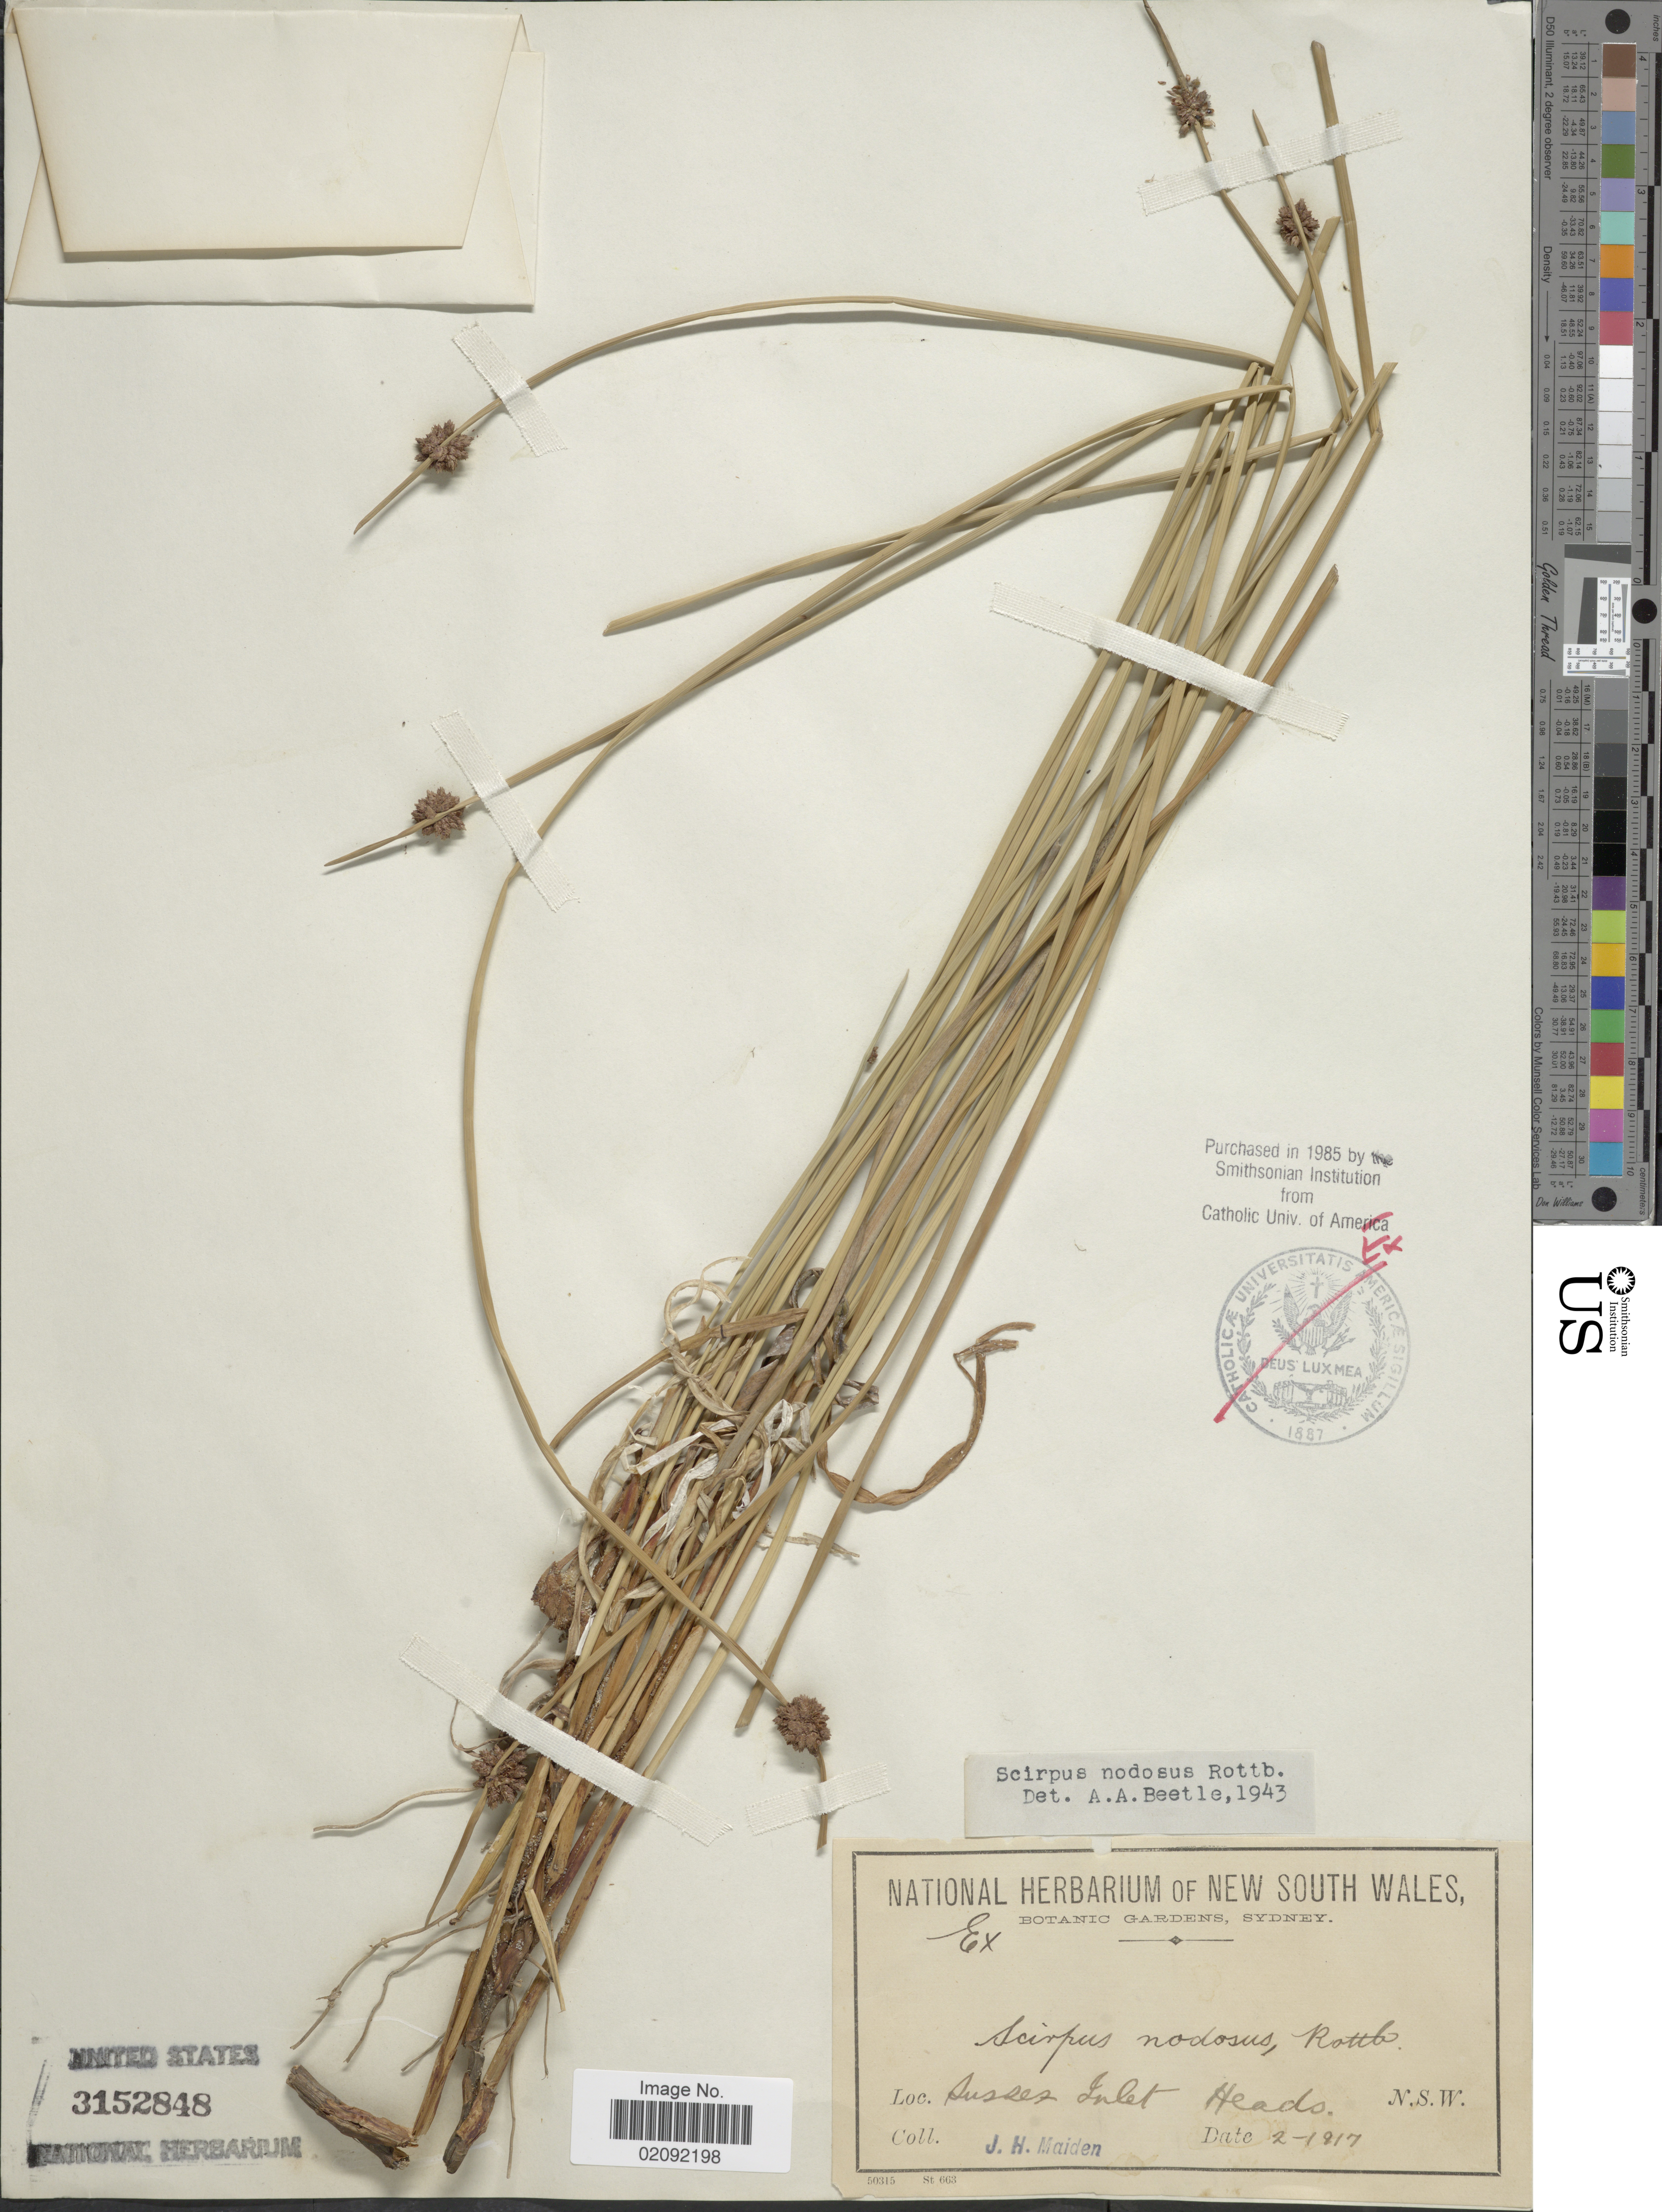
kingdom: Plantae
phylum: Tracheophyta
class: Liliopsida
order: Poales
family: Cyperaceae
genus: Ficinia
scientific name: Ficinia nodosa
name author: (Rottb.) Goetgh. et al.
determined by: Strong, M. T., (US), Smithsonian Institution - National Museum of Natural History (UNITED STATES)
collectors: J. Maiden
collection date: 1817-02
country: Australia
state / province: New South Wales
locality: Sussex Inlet Heads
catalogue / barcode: US 3152848